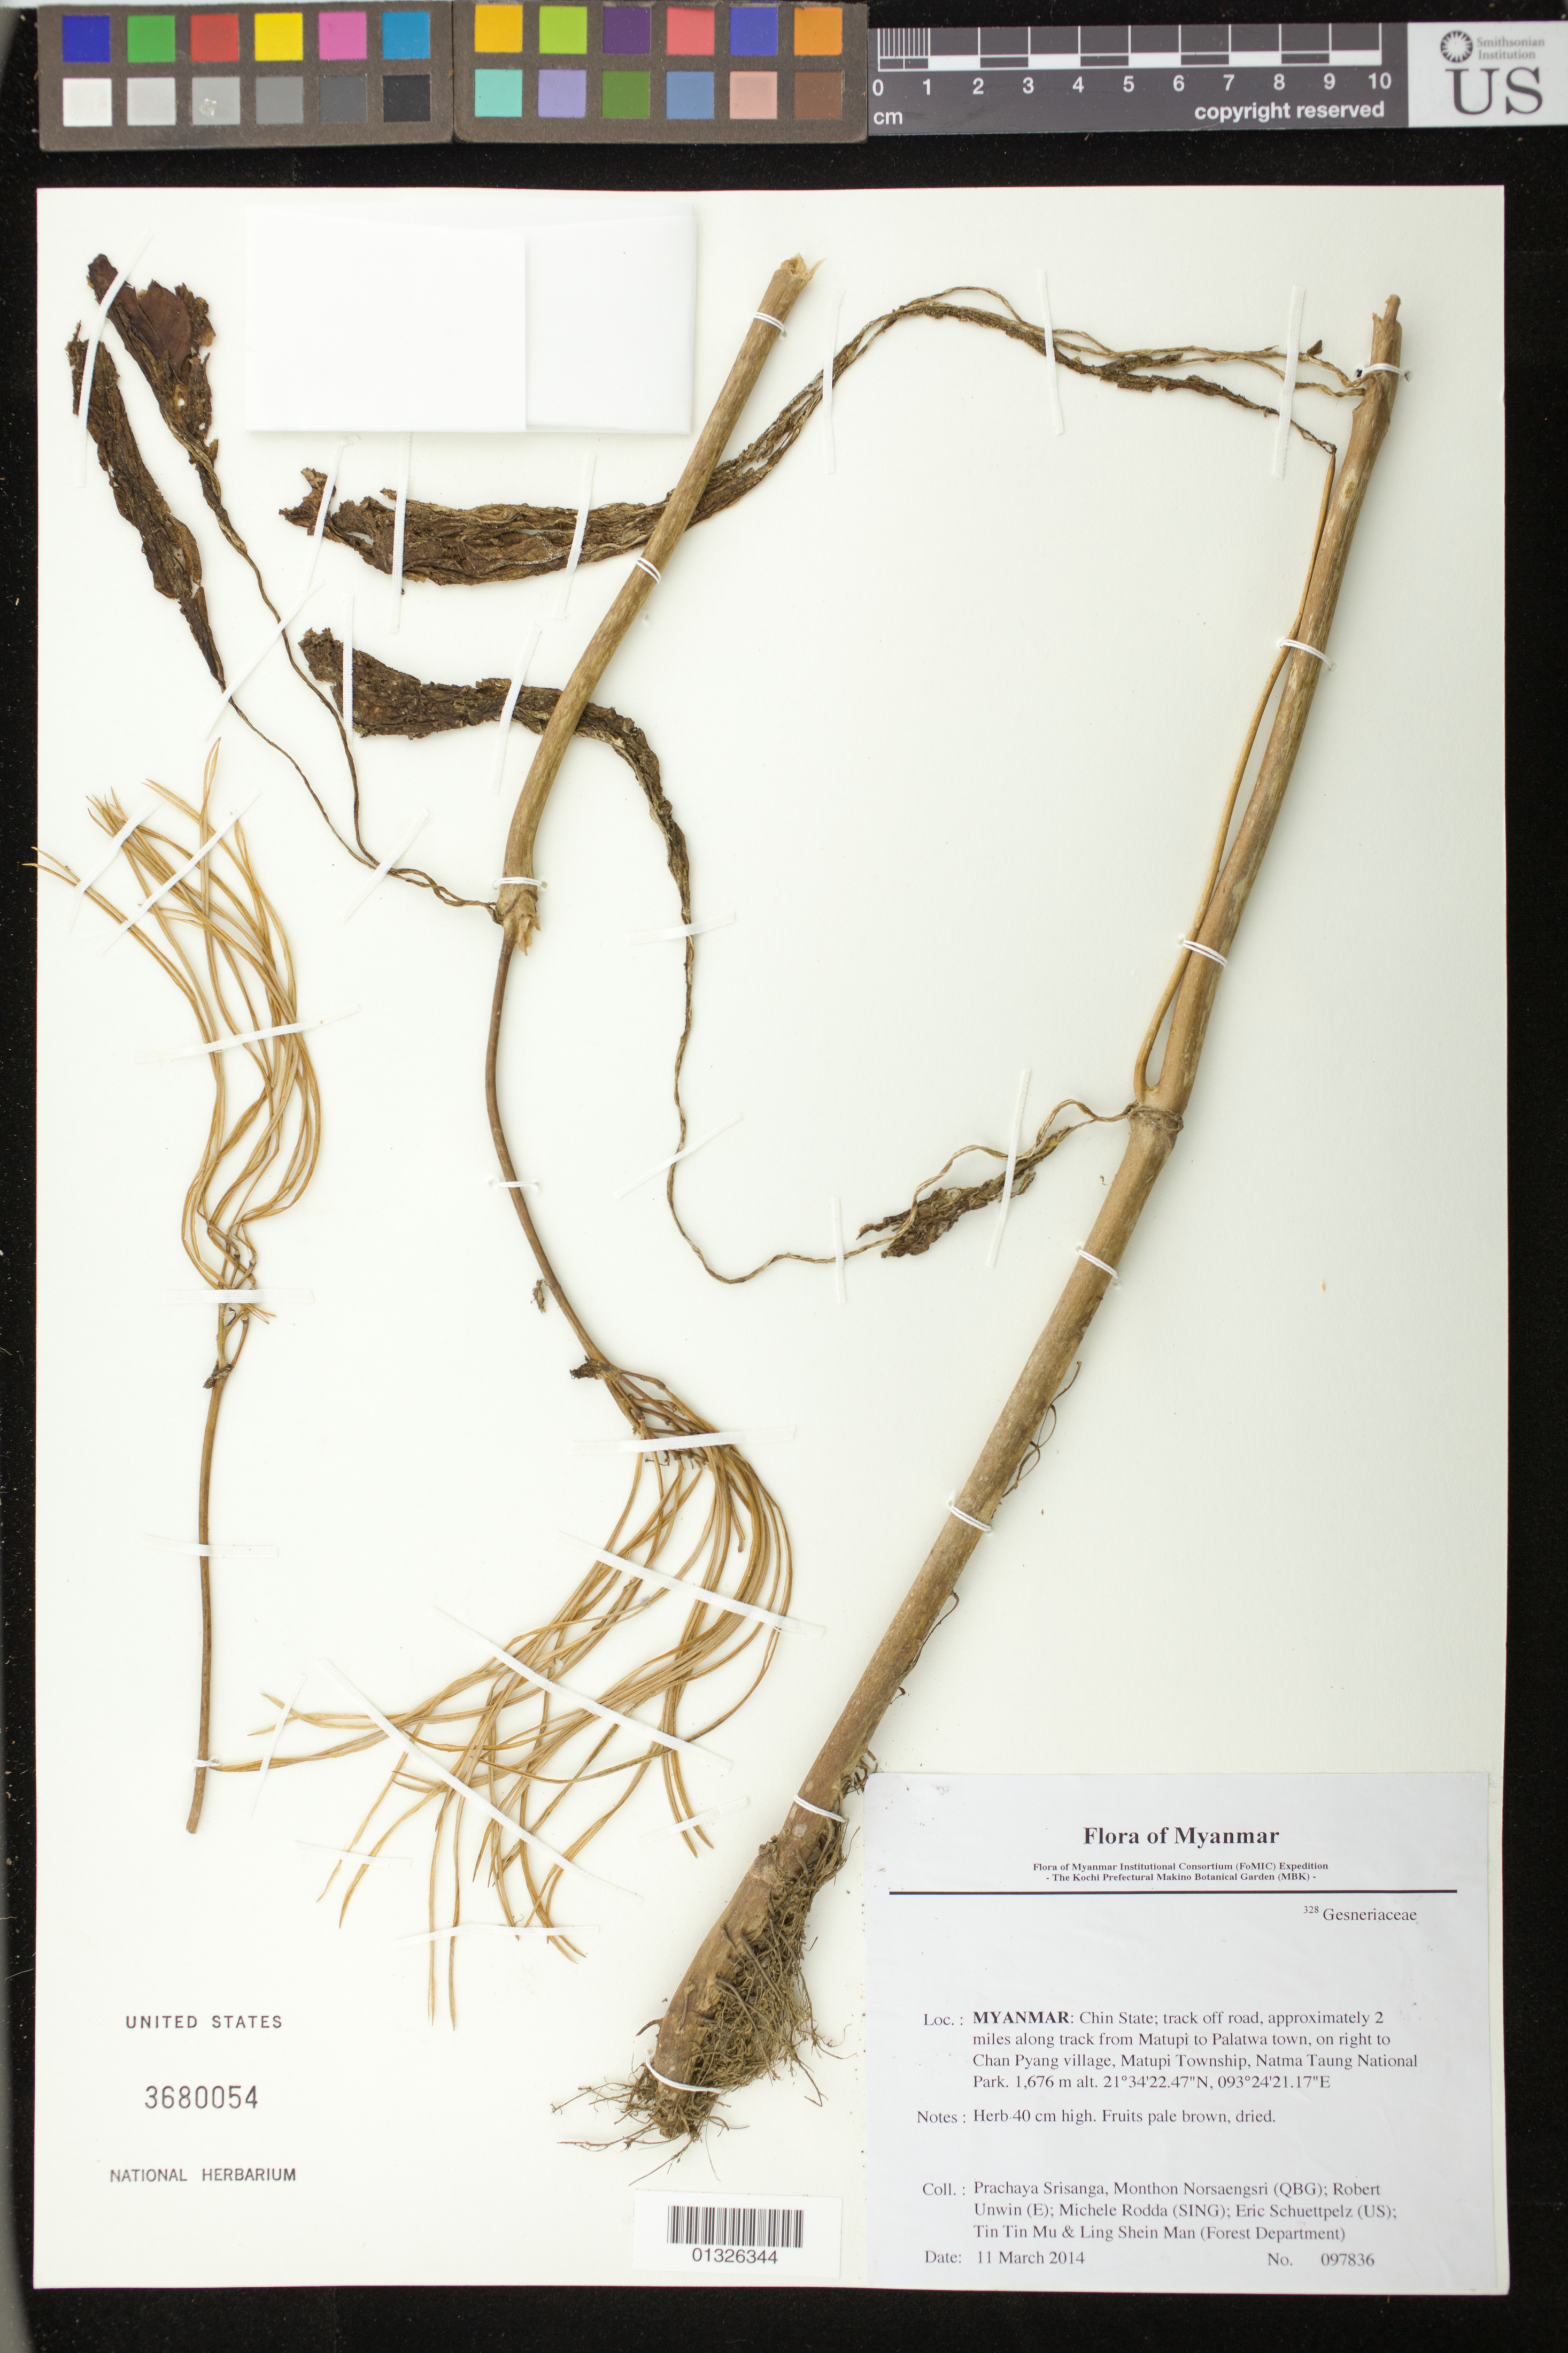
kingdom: Plantae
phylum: Tracheophyta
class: Magnoliopsida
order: Lamiales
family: Gesneriaceae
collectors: P. Srisanga, M. Norsaengsri, R. Unwin, M. Rodda, E. Schuettpelz, Tin Tin Mu & Ling Shein Man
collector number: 97836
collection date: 2014-03-11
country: Myanmar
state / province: Chin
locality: Track off road, approximately 2 miles along track from Matupi to Palatwa town, on right to Chan Pyang village, Matupi Township, Natma Taung National Park.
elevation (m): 1676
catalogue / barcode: US 3680054